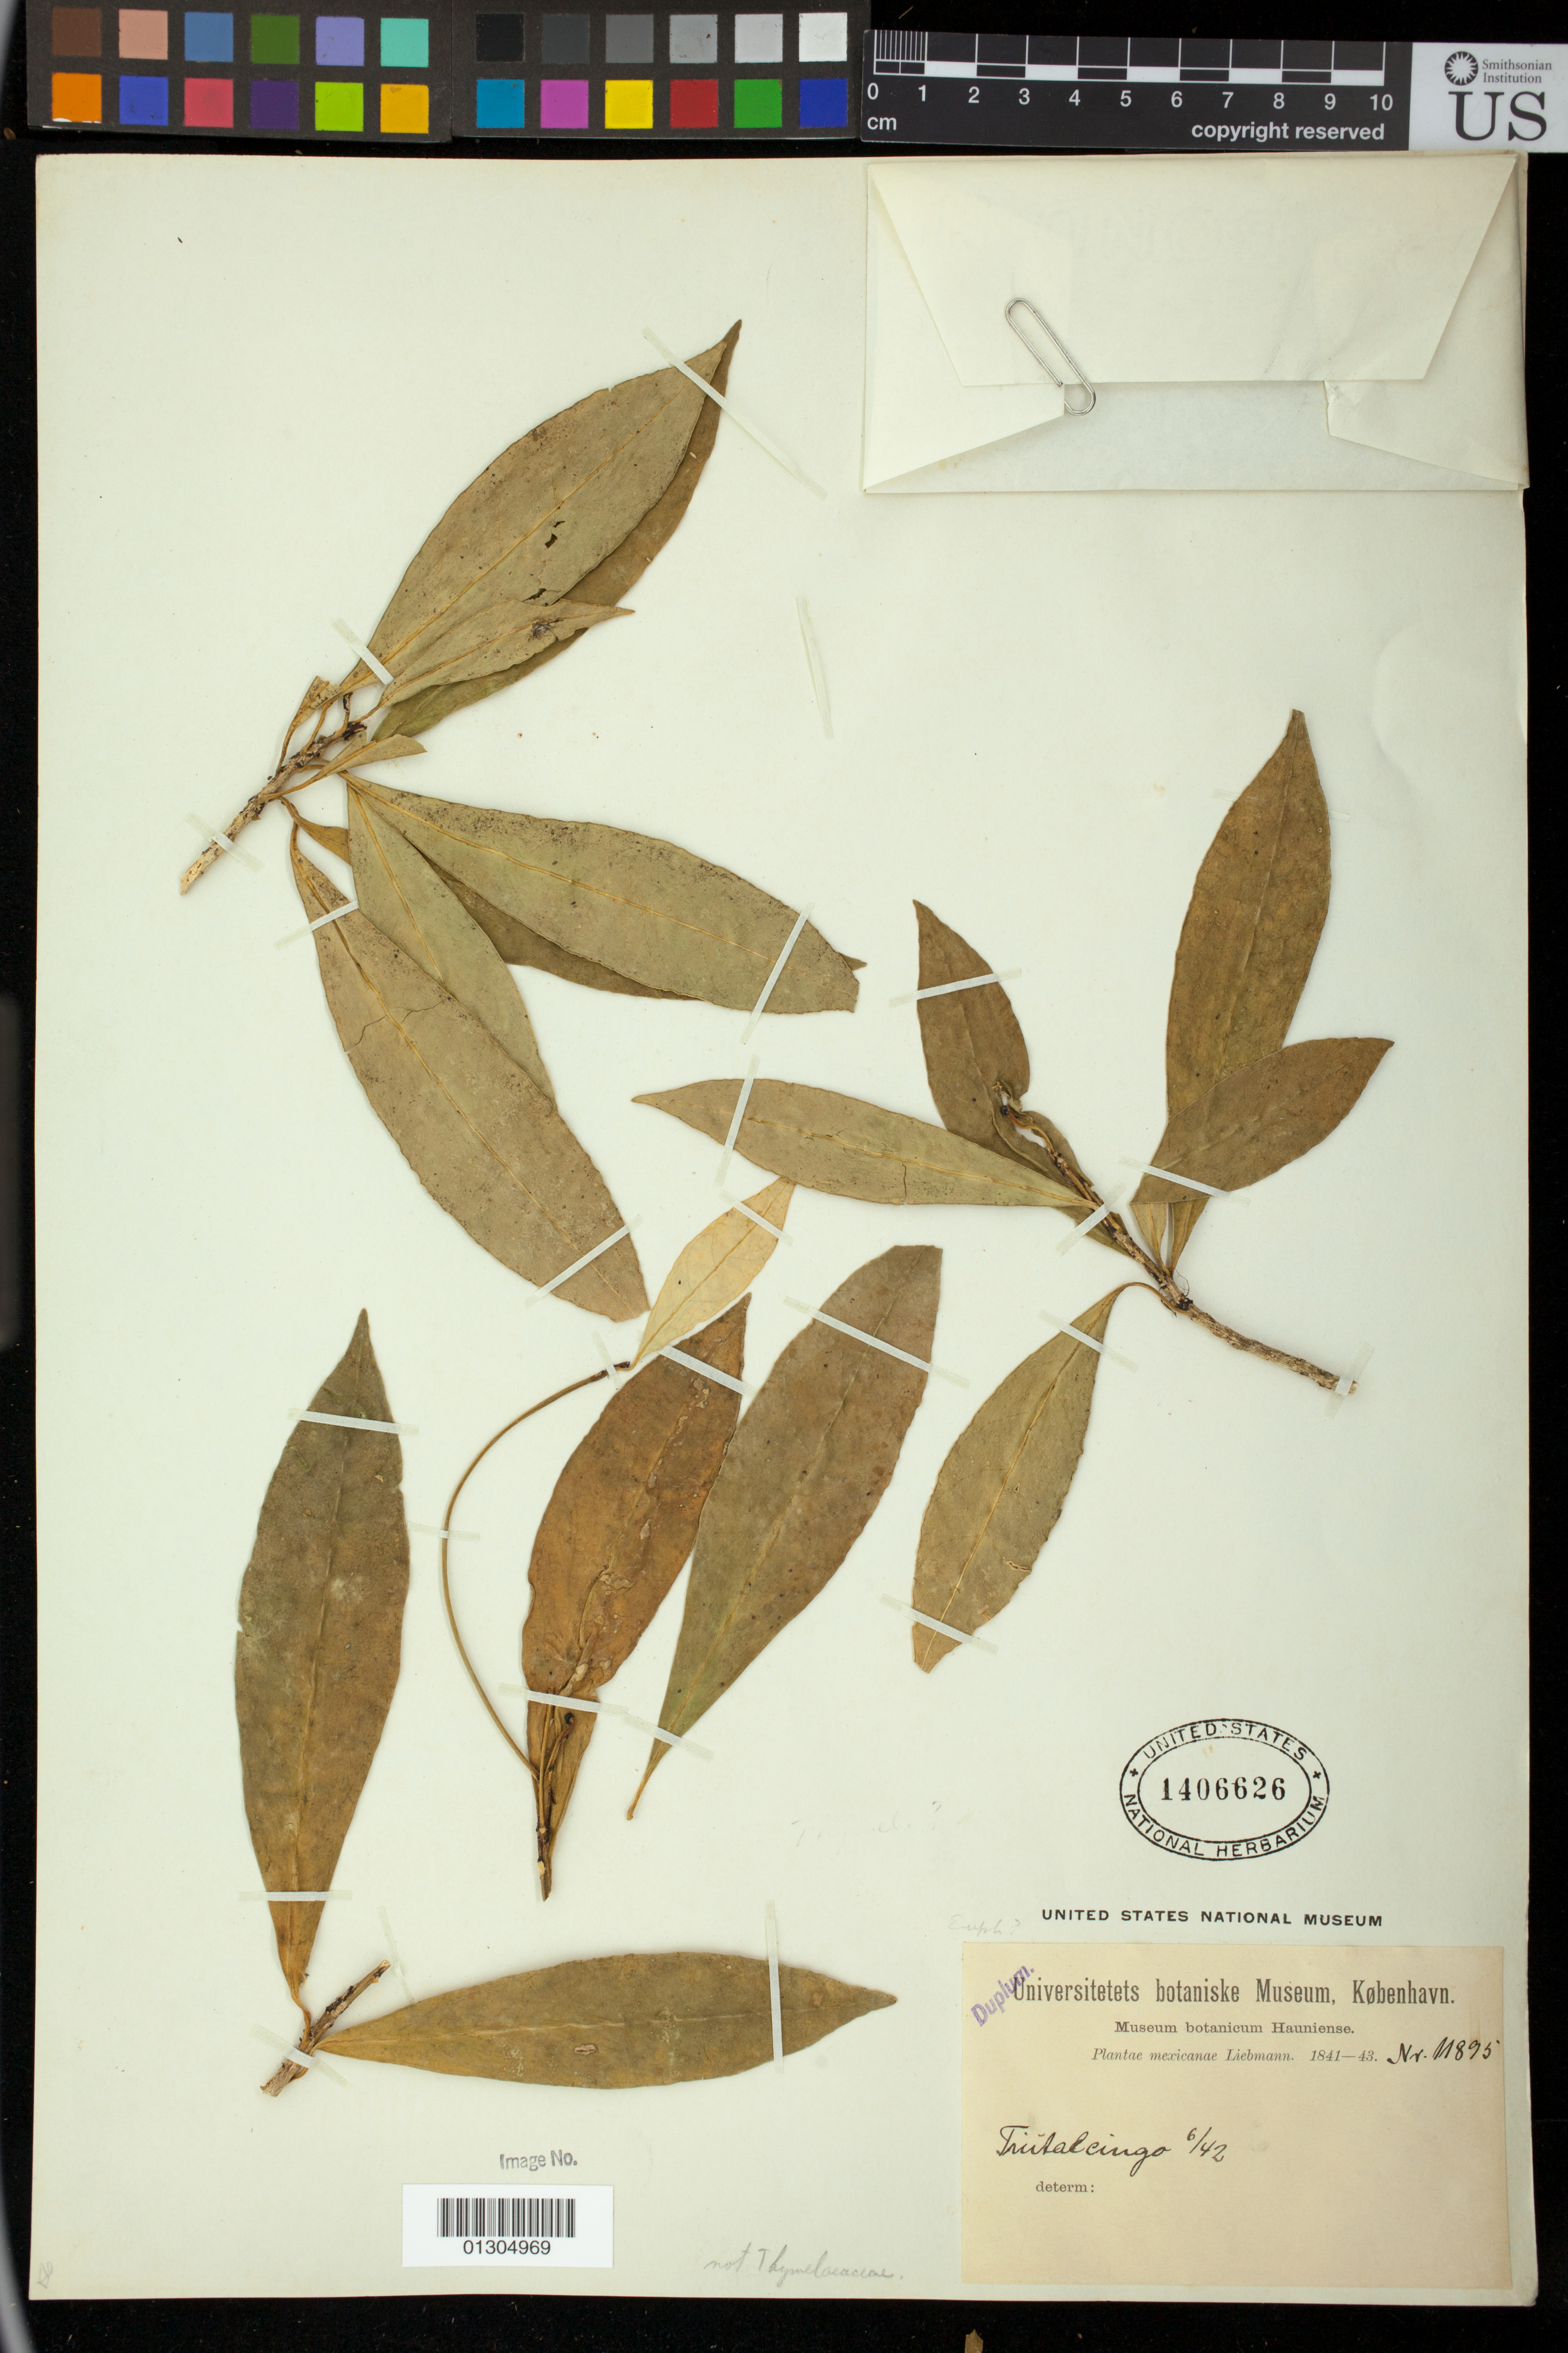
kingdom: Plantae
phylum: Tracheophyta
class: Magnoliopsida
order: Malpighiales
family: Euphorbiaceae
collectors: Liebmann, --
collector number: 11895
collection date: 1841/1843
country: Mexico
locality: Trukalcingo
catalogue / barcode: US 1406626